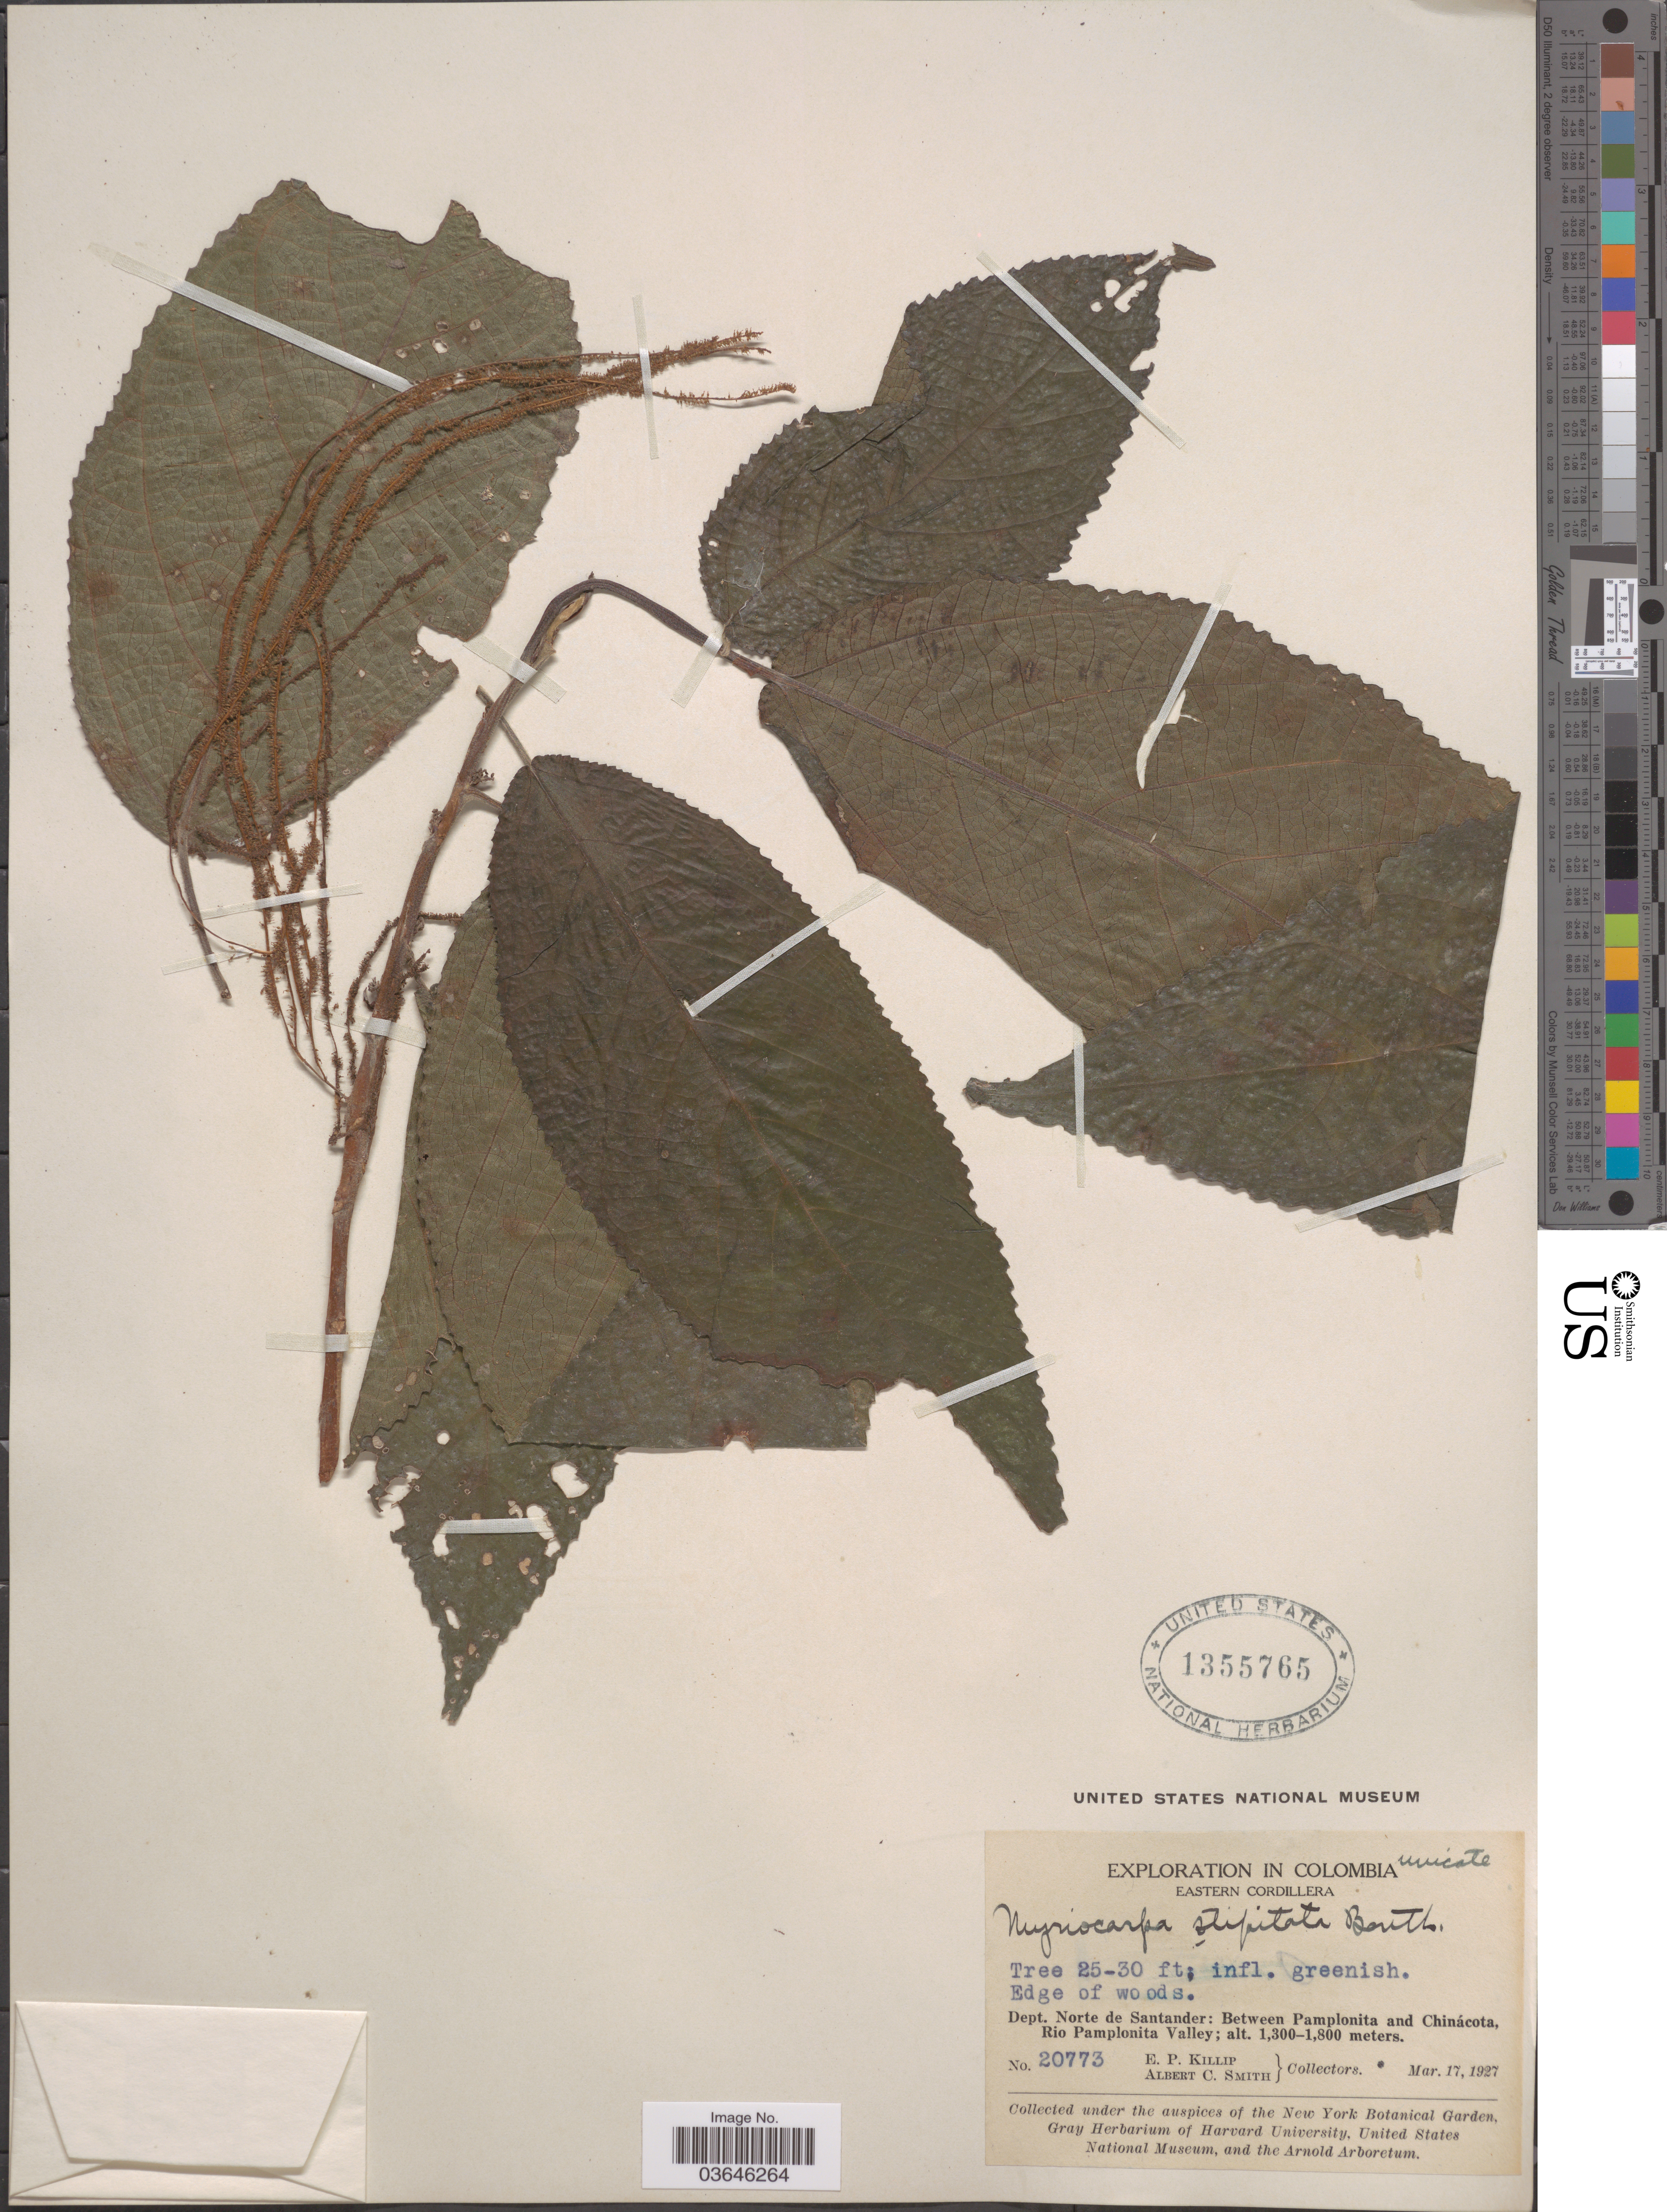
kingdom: Plantae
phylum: Tracheophyta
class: Magnoliopsida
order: Rosales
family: Urticaceae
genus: Myriocarpa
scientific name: Myriocarpa stipitata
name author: Benth.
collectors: E. P. Killip & A. C. Smith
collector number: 20773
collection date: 1927-03-17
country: Colombia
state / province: Norte de Santander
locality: Eastern Cordillera. Dept. Norte de Santander: Between Pamplonita and Chinácota, Rio Pamplonita Valley.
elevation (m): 1300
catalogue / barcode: US 1355765